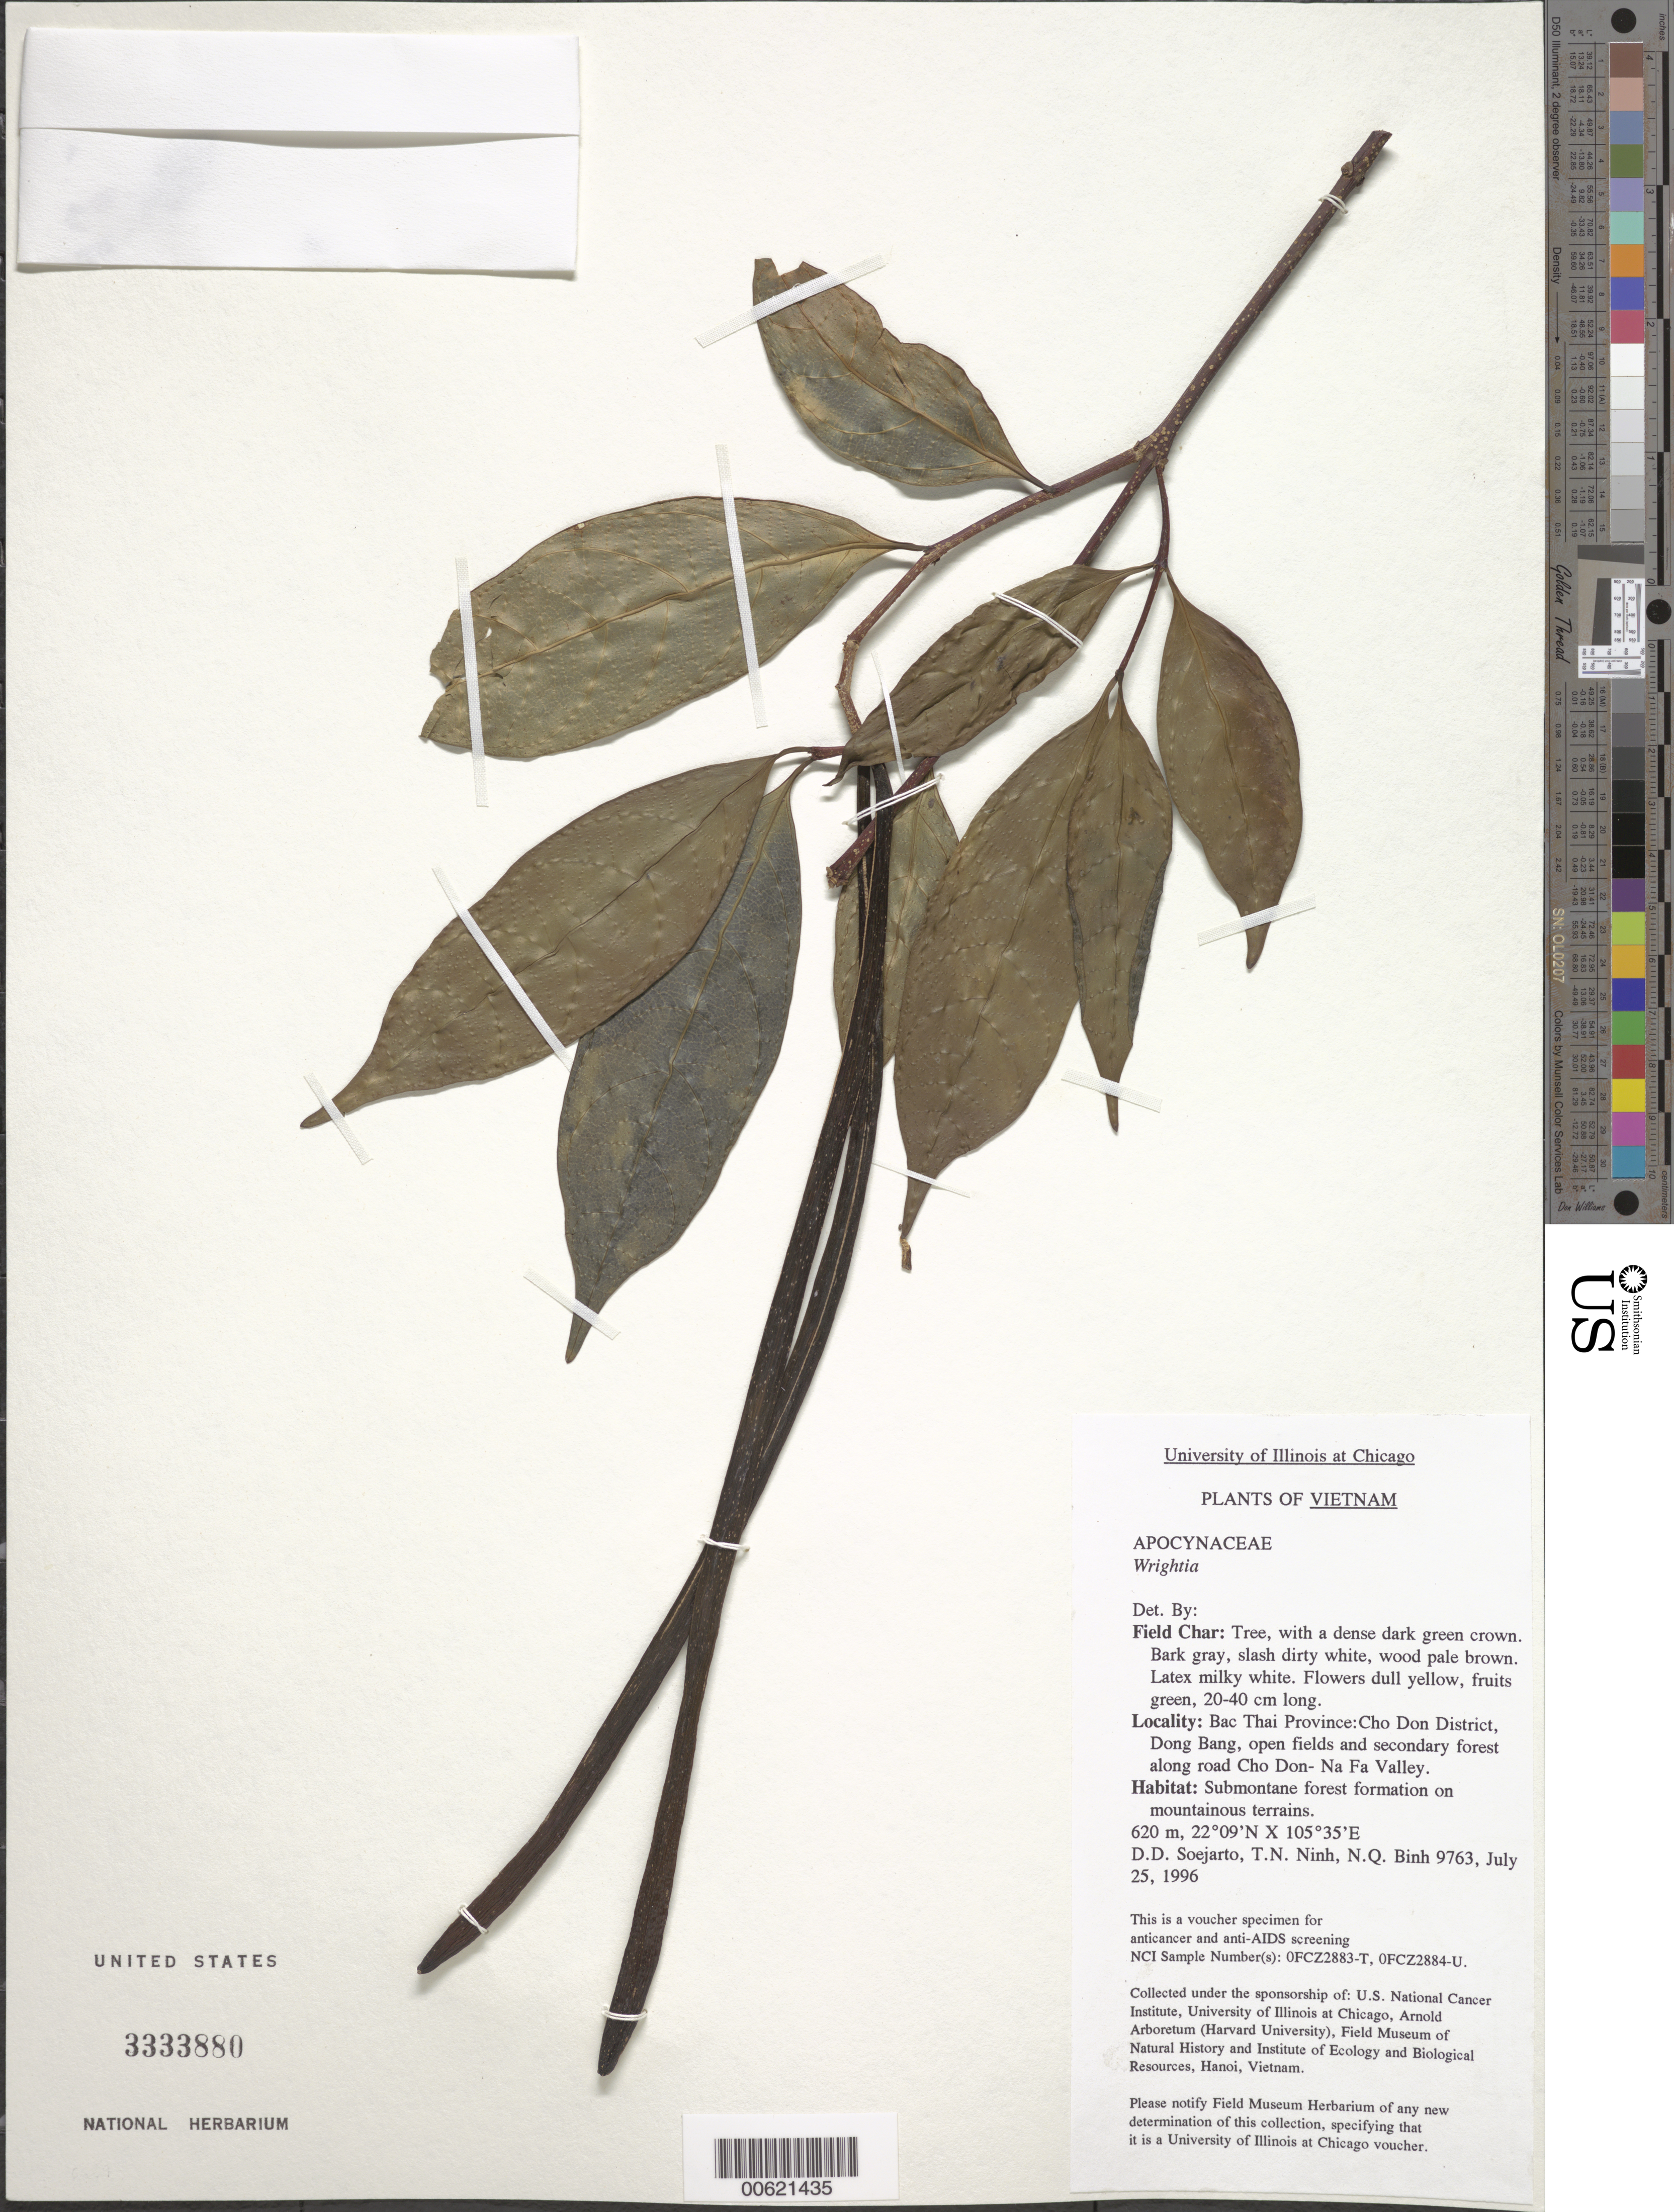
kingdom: Plantae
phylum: Tracheophyta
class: Magnoliopsida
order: Gentianales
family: Apocynaceae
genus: Wrightia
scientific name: Wrightia sp.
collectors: T. N. Ninh & N. Binh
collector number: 9763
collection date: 1996-07-25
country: Vietnam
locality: Bac Thai Province: Cho Don District, Dong Bang, open fields and secondary forest along road to Cho Don - Na Fa Valley.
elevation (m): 620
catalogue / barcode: US 3333880